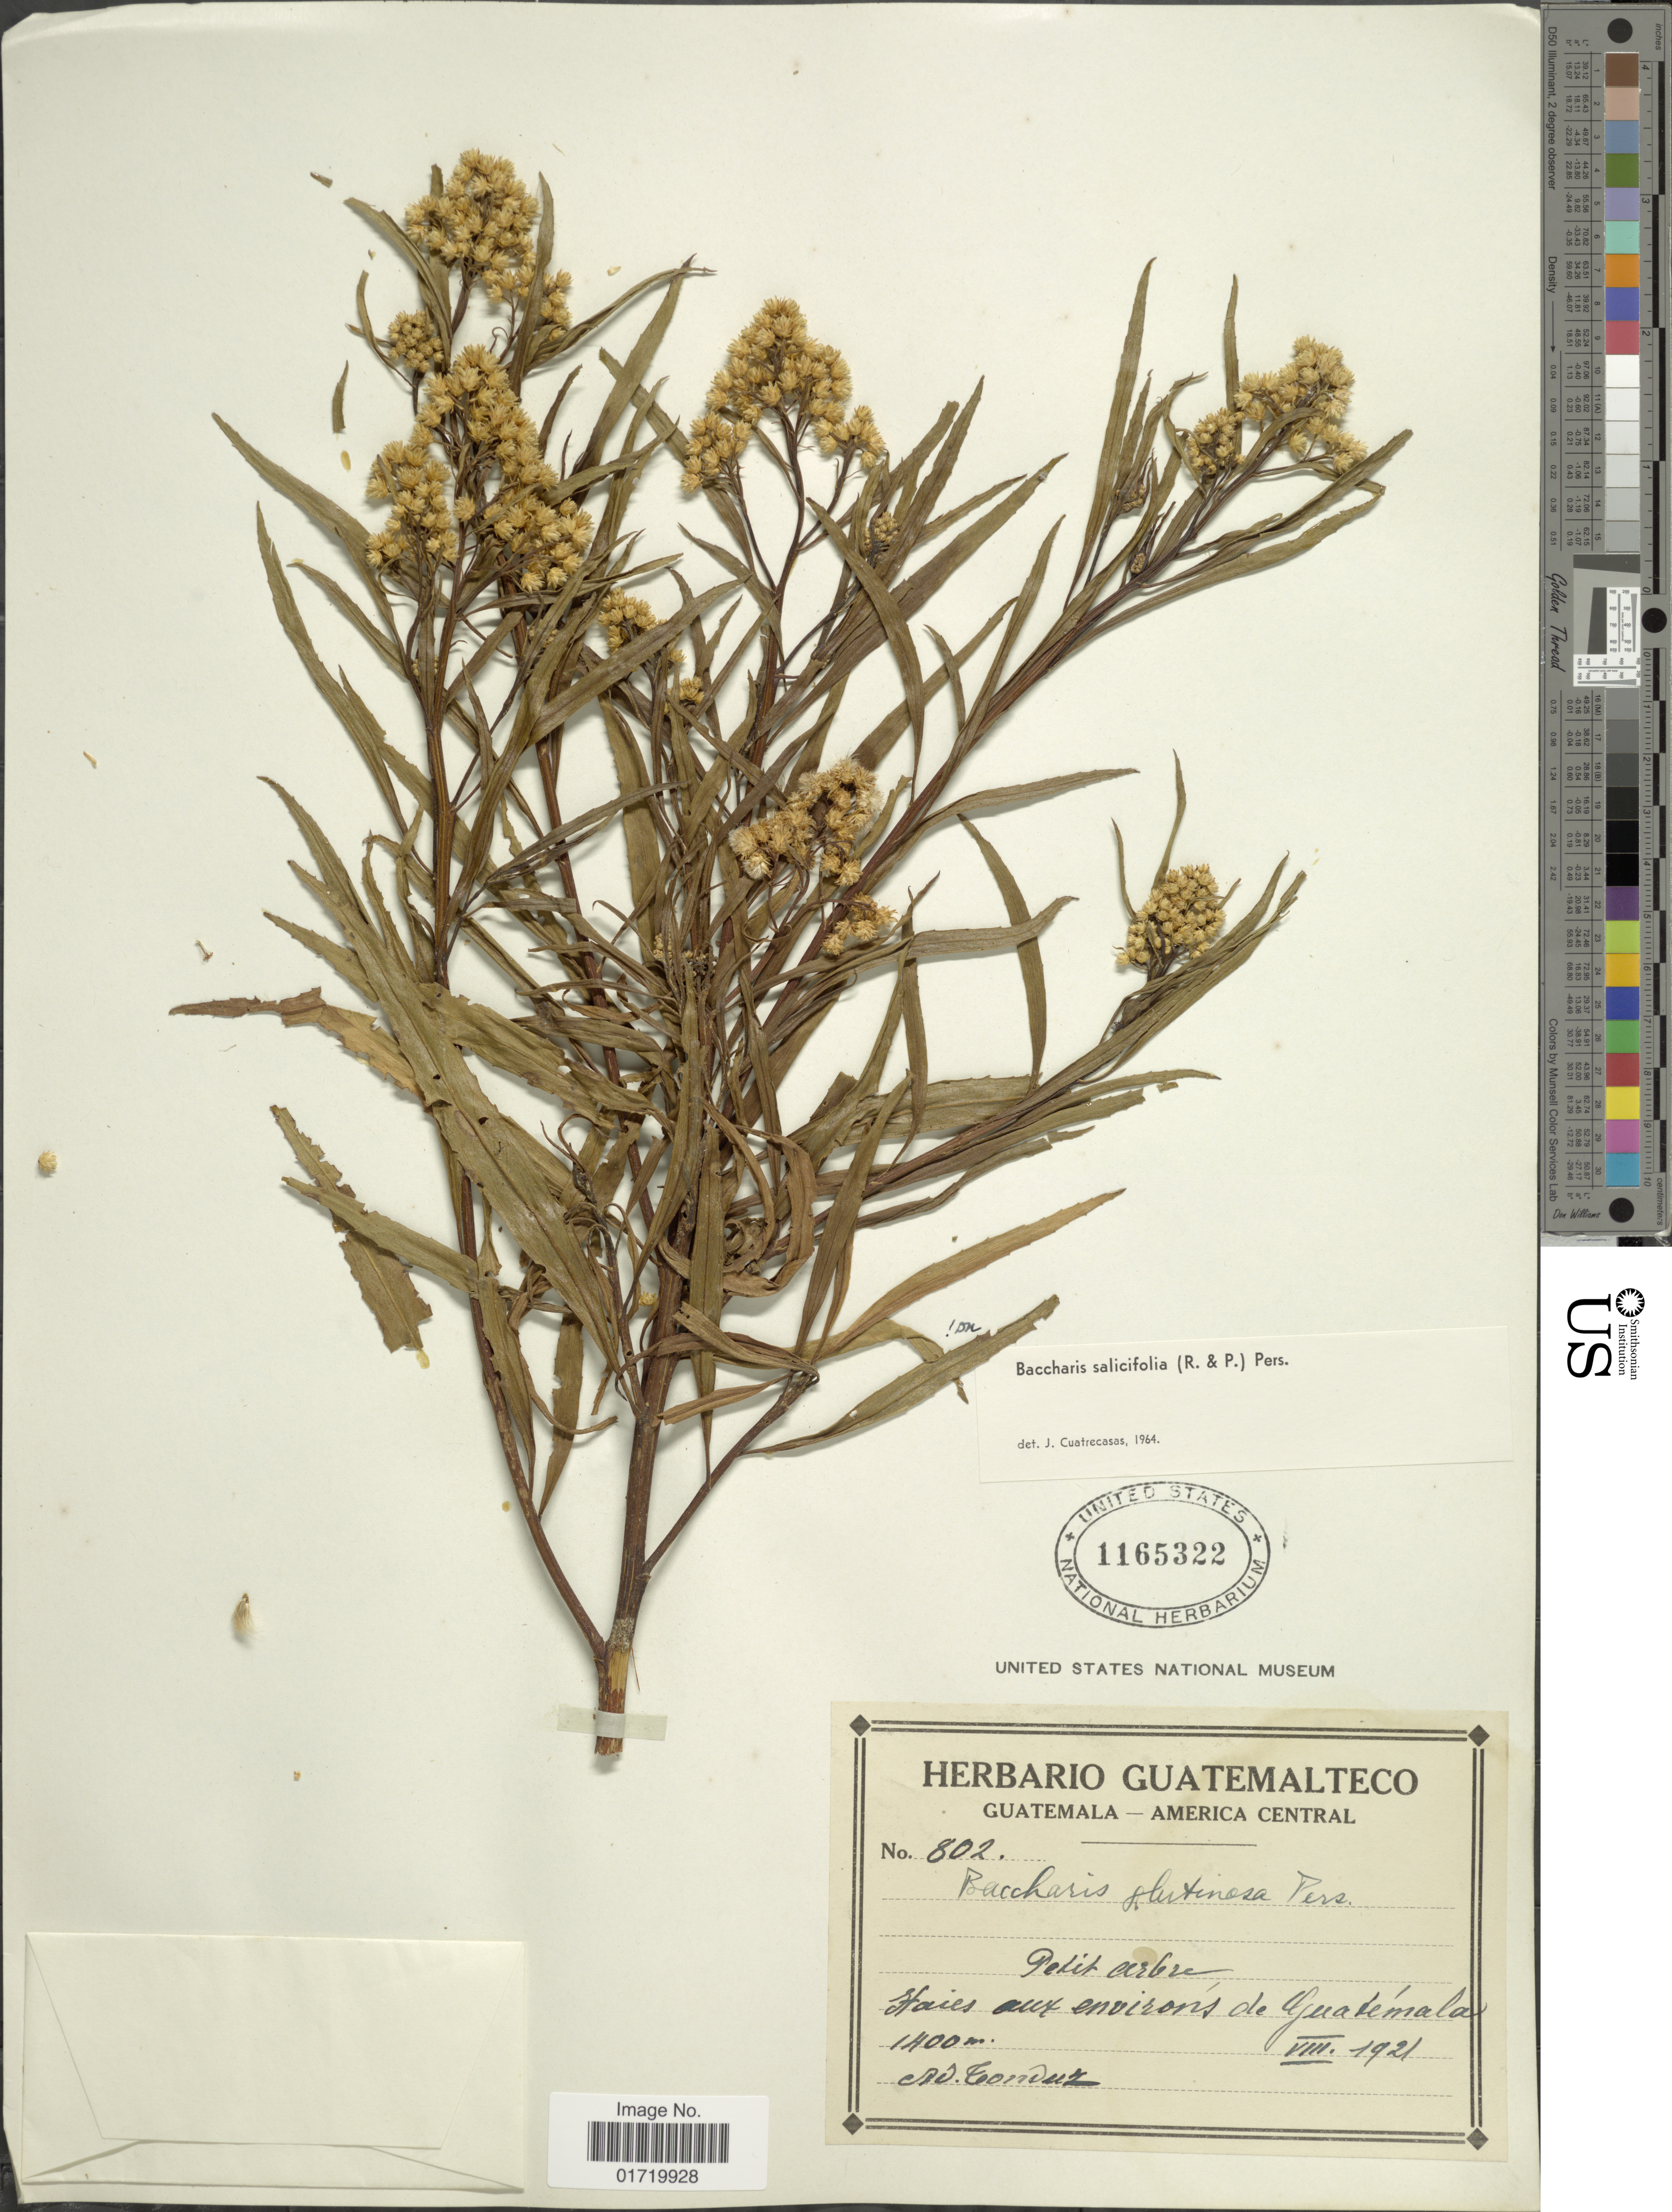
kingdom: Plantae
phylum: Tracheophyta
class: Magnoliopsida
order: Asterales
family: Asteraceae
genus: Baccharis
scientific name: Baccharis salicifolia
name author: (Ruiz & Pav.) Pers.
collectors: A. Tonduz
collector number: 802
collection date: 1921-08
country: Guatemala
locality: Haies aux environs de Guatemala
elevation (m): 1400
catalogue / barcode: US 1165322